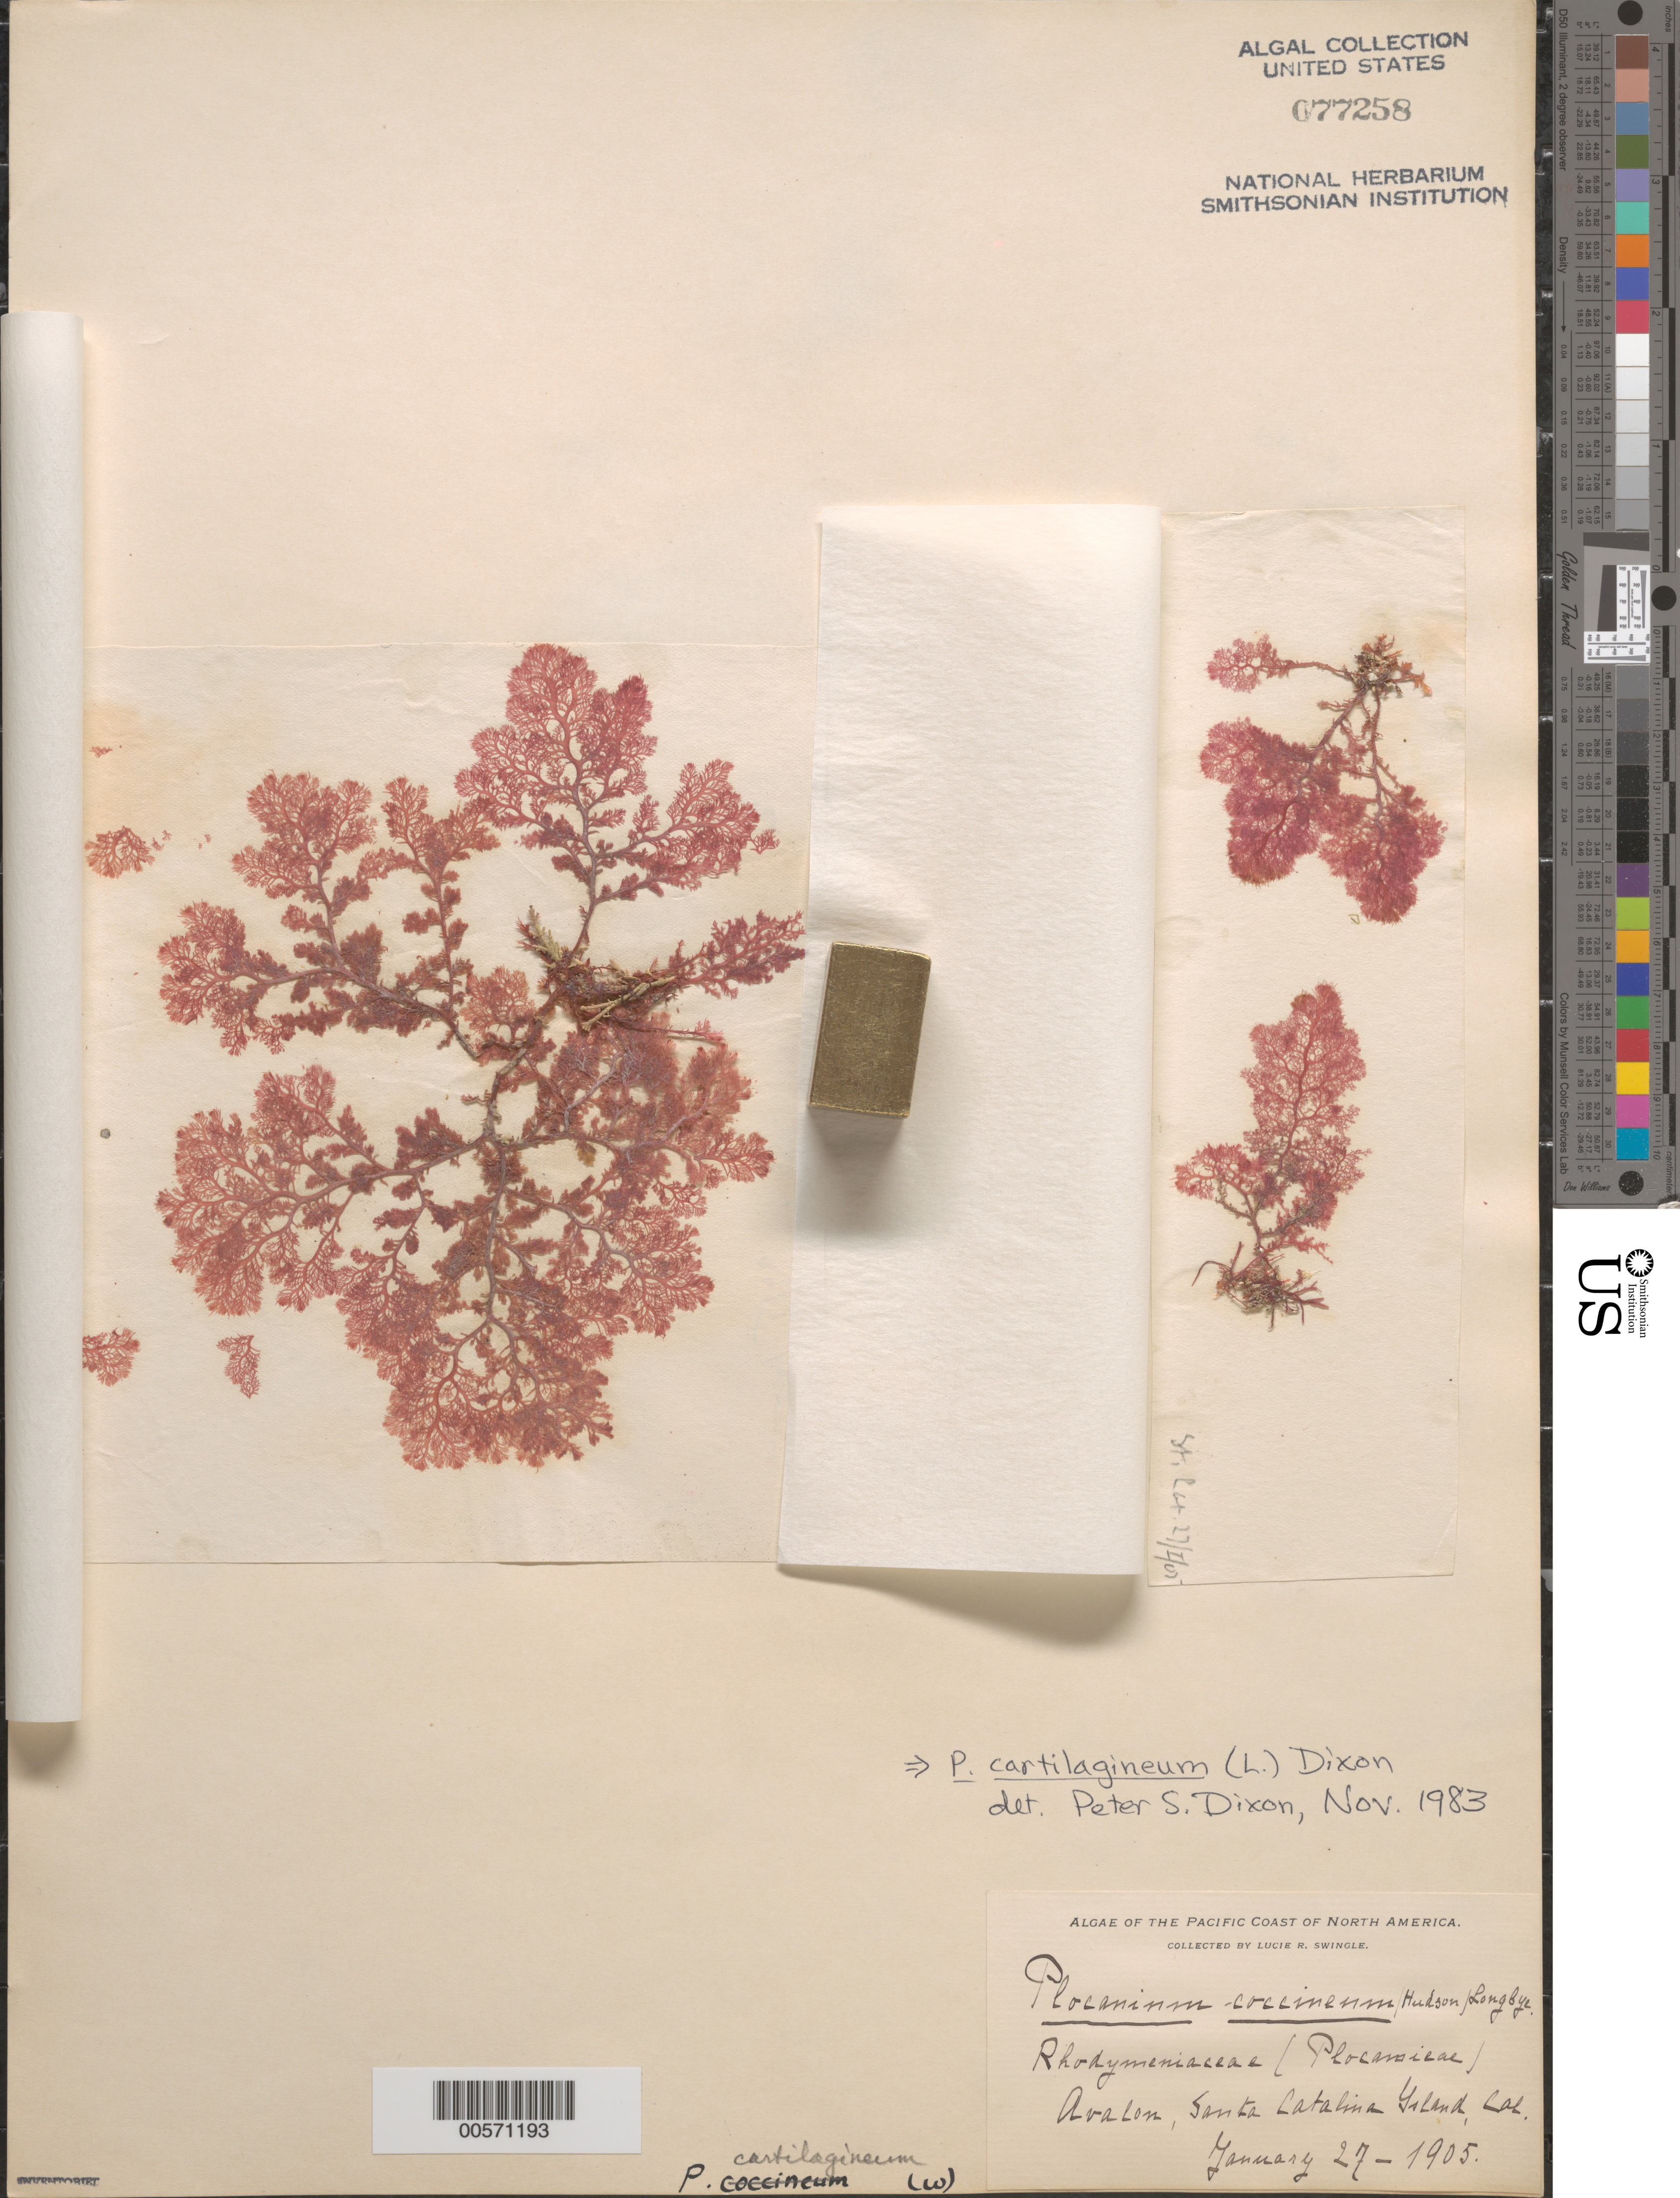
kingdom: Plantae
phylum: Rhodophyta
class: Florideophyceae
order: Plocamiales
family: Plocamiaceae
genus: Plocamium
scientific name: Plocamium cartilagineum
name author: (L.) P.S. Dixon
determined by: Dixon, P. S.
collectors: L. Swingle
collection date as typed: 27 Jan 1905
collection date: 1905-01-27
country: United States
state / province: California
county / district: Los Angeles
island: Santa Catalina Island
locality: Avalon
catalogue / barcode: US 77258